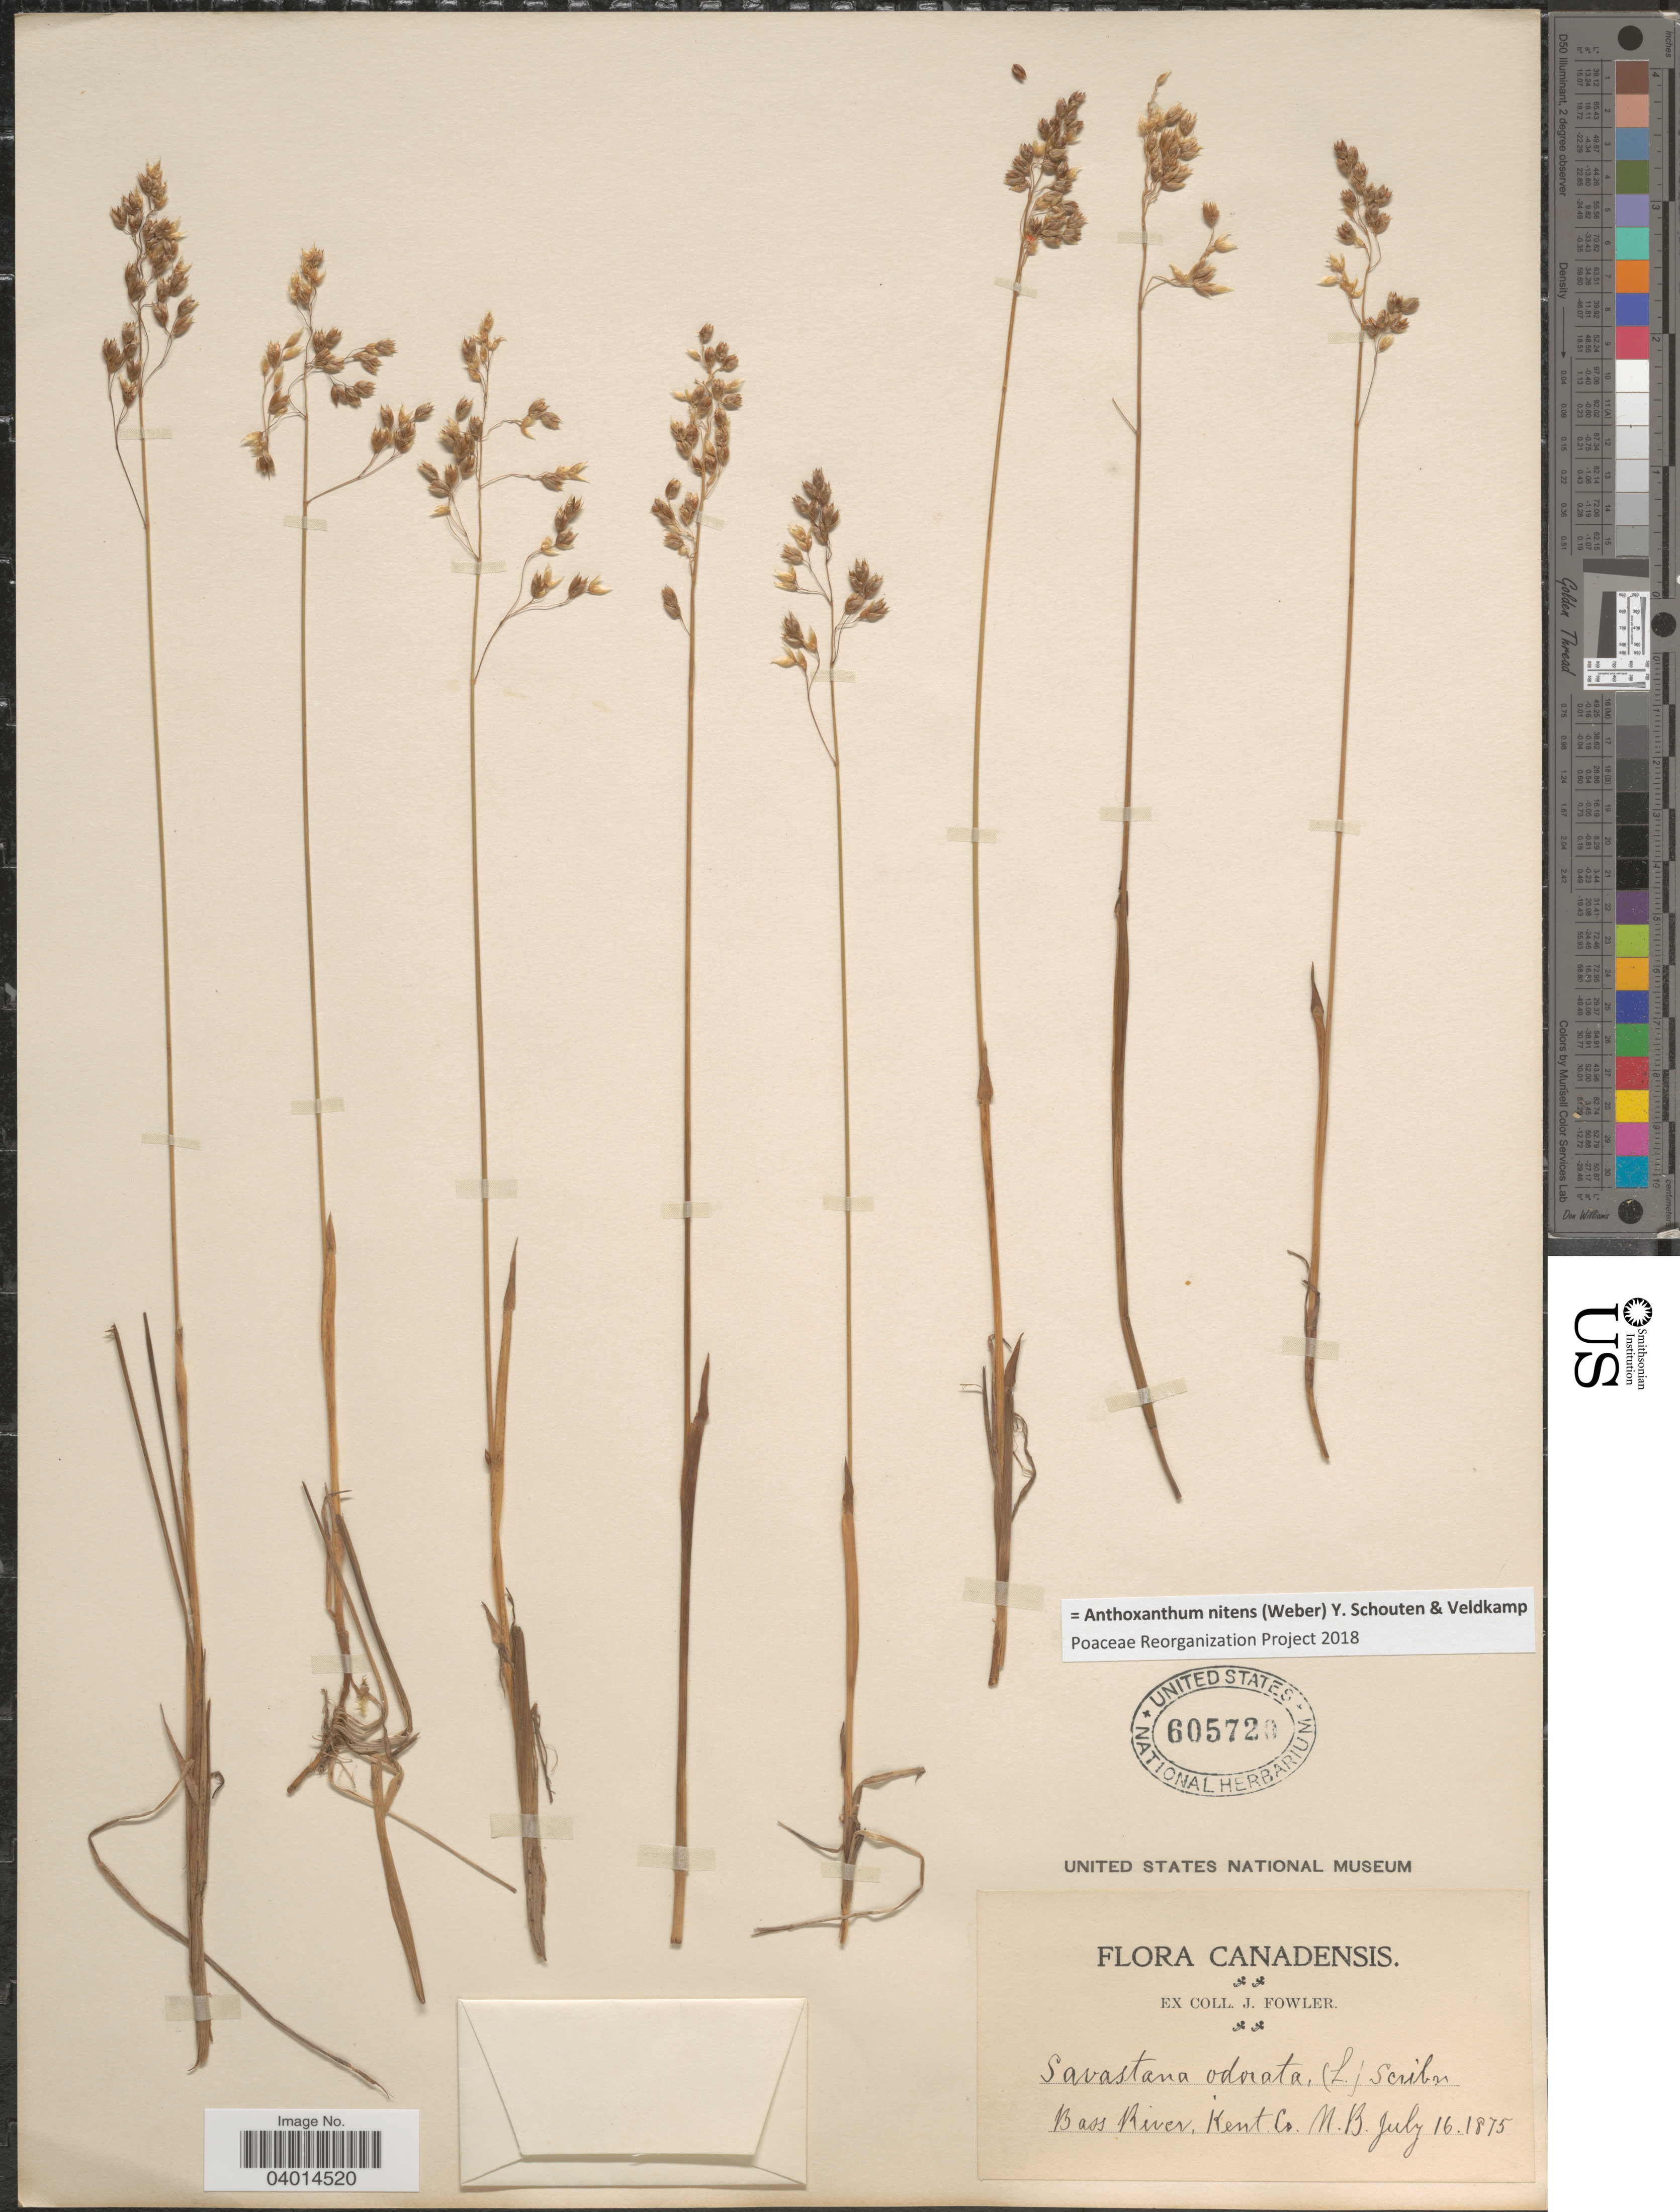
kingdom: Plantae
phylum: Tracheophyta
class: Liliopsida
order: Poales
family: Poaceae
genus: Anthoxanthum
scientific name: Anthoxanthum nitens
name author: (G.H. Weber) R.T.A. Schouten & Veldkamp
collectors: J. Fowler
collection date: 1875-07-16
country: Canada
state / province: New Brunswick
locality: Bass River, Kent Co.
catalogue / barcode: US 605720